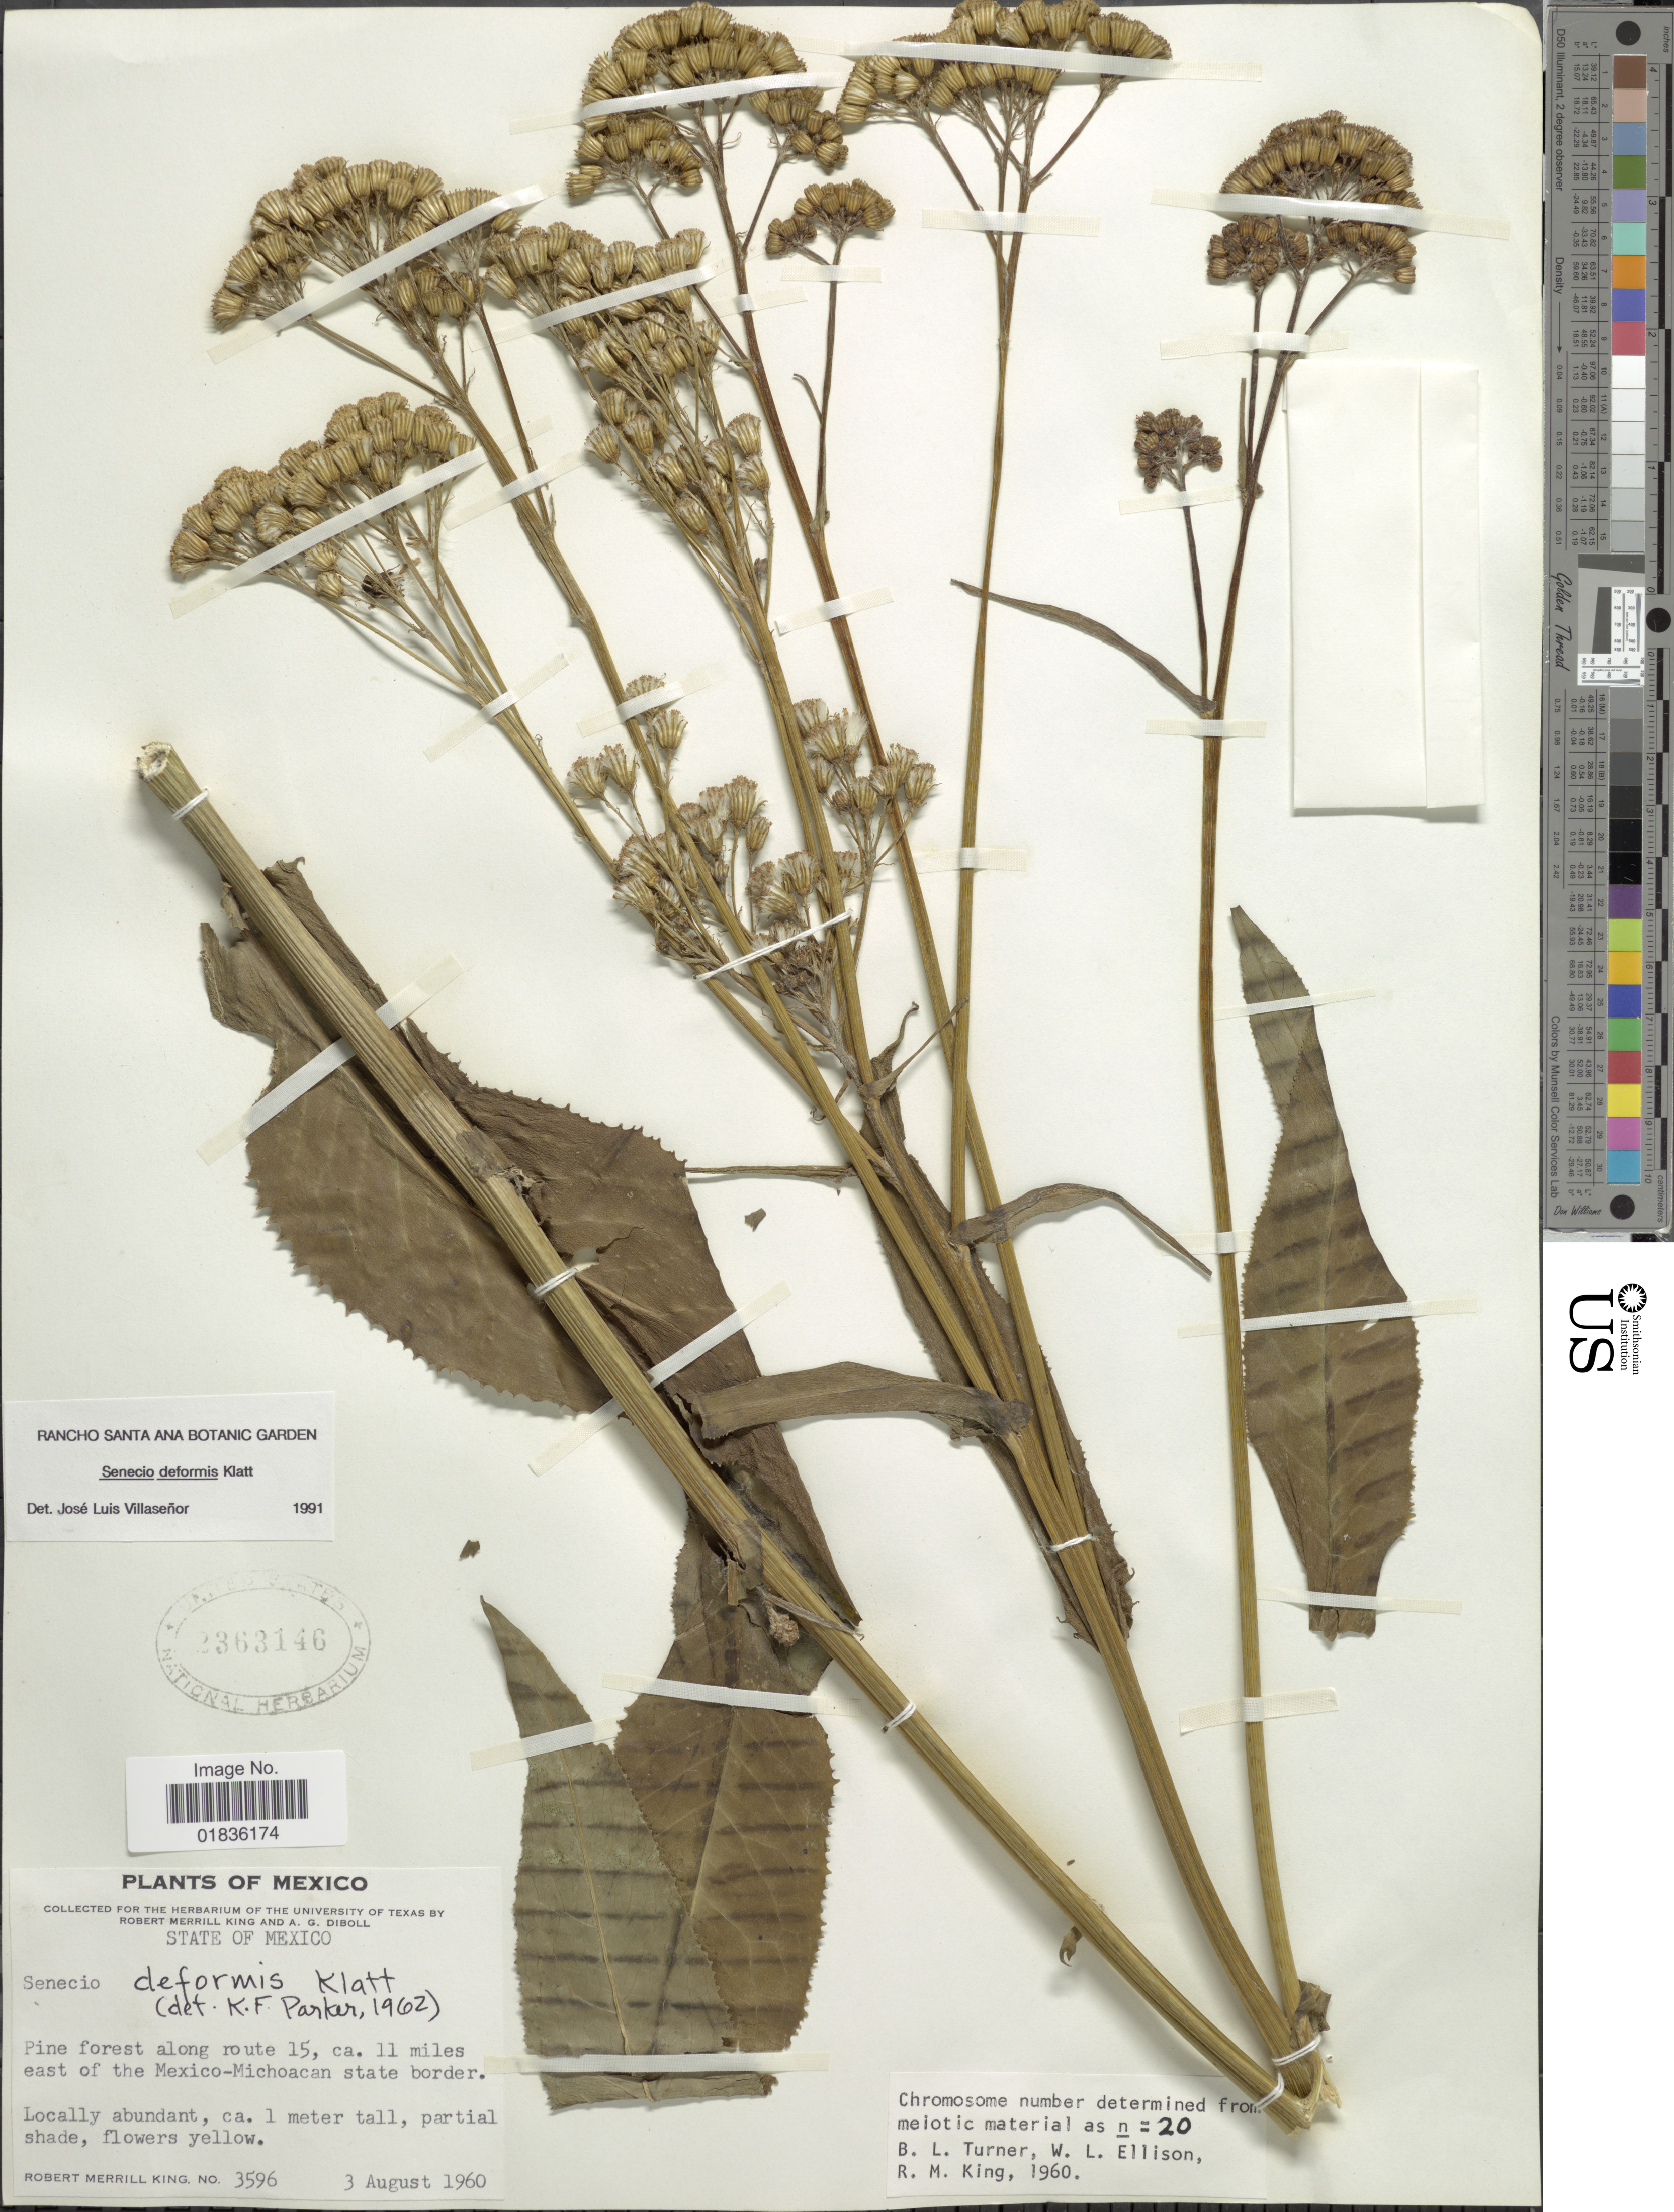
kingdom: Plantae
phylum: Tracheophyta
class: Magnoliopsida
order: Asterales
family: Asteraceae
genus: Senecio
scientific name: Senecio deformis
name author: Klatt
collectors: R. M. King & A. Diboll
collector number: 3596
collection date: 1960-08-03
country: Mexico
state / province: México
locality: Pine forest along route 15, ca. 11 miles east of the mexico-Michoacan state border.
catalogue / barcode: US 2363146